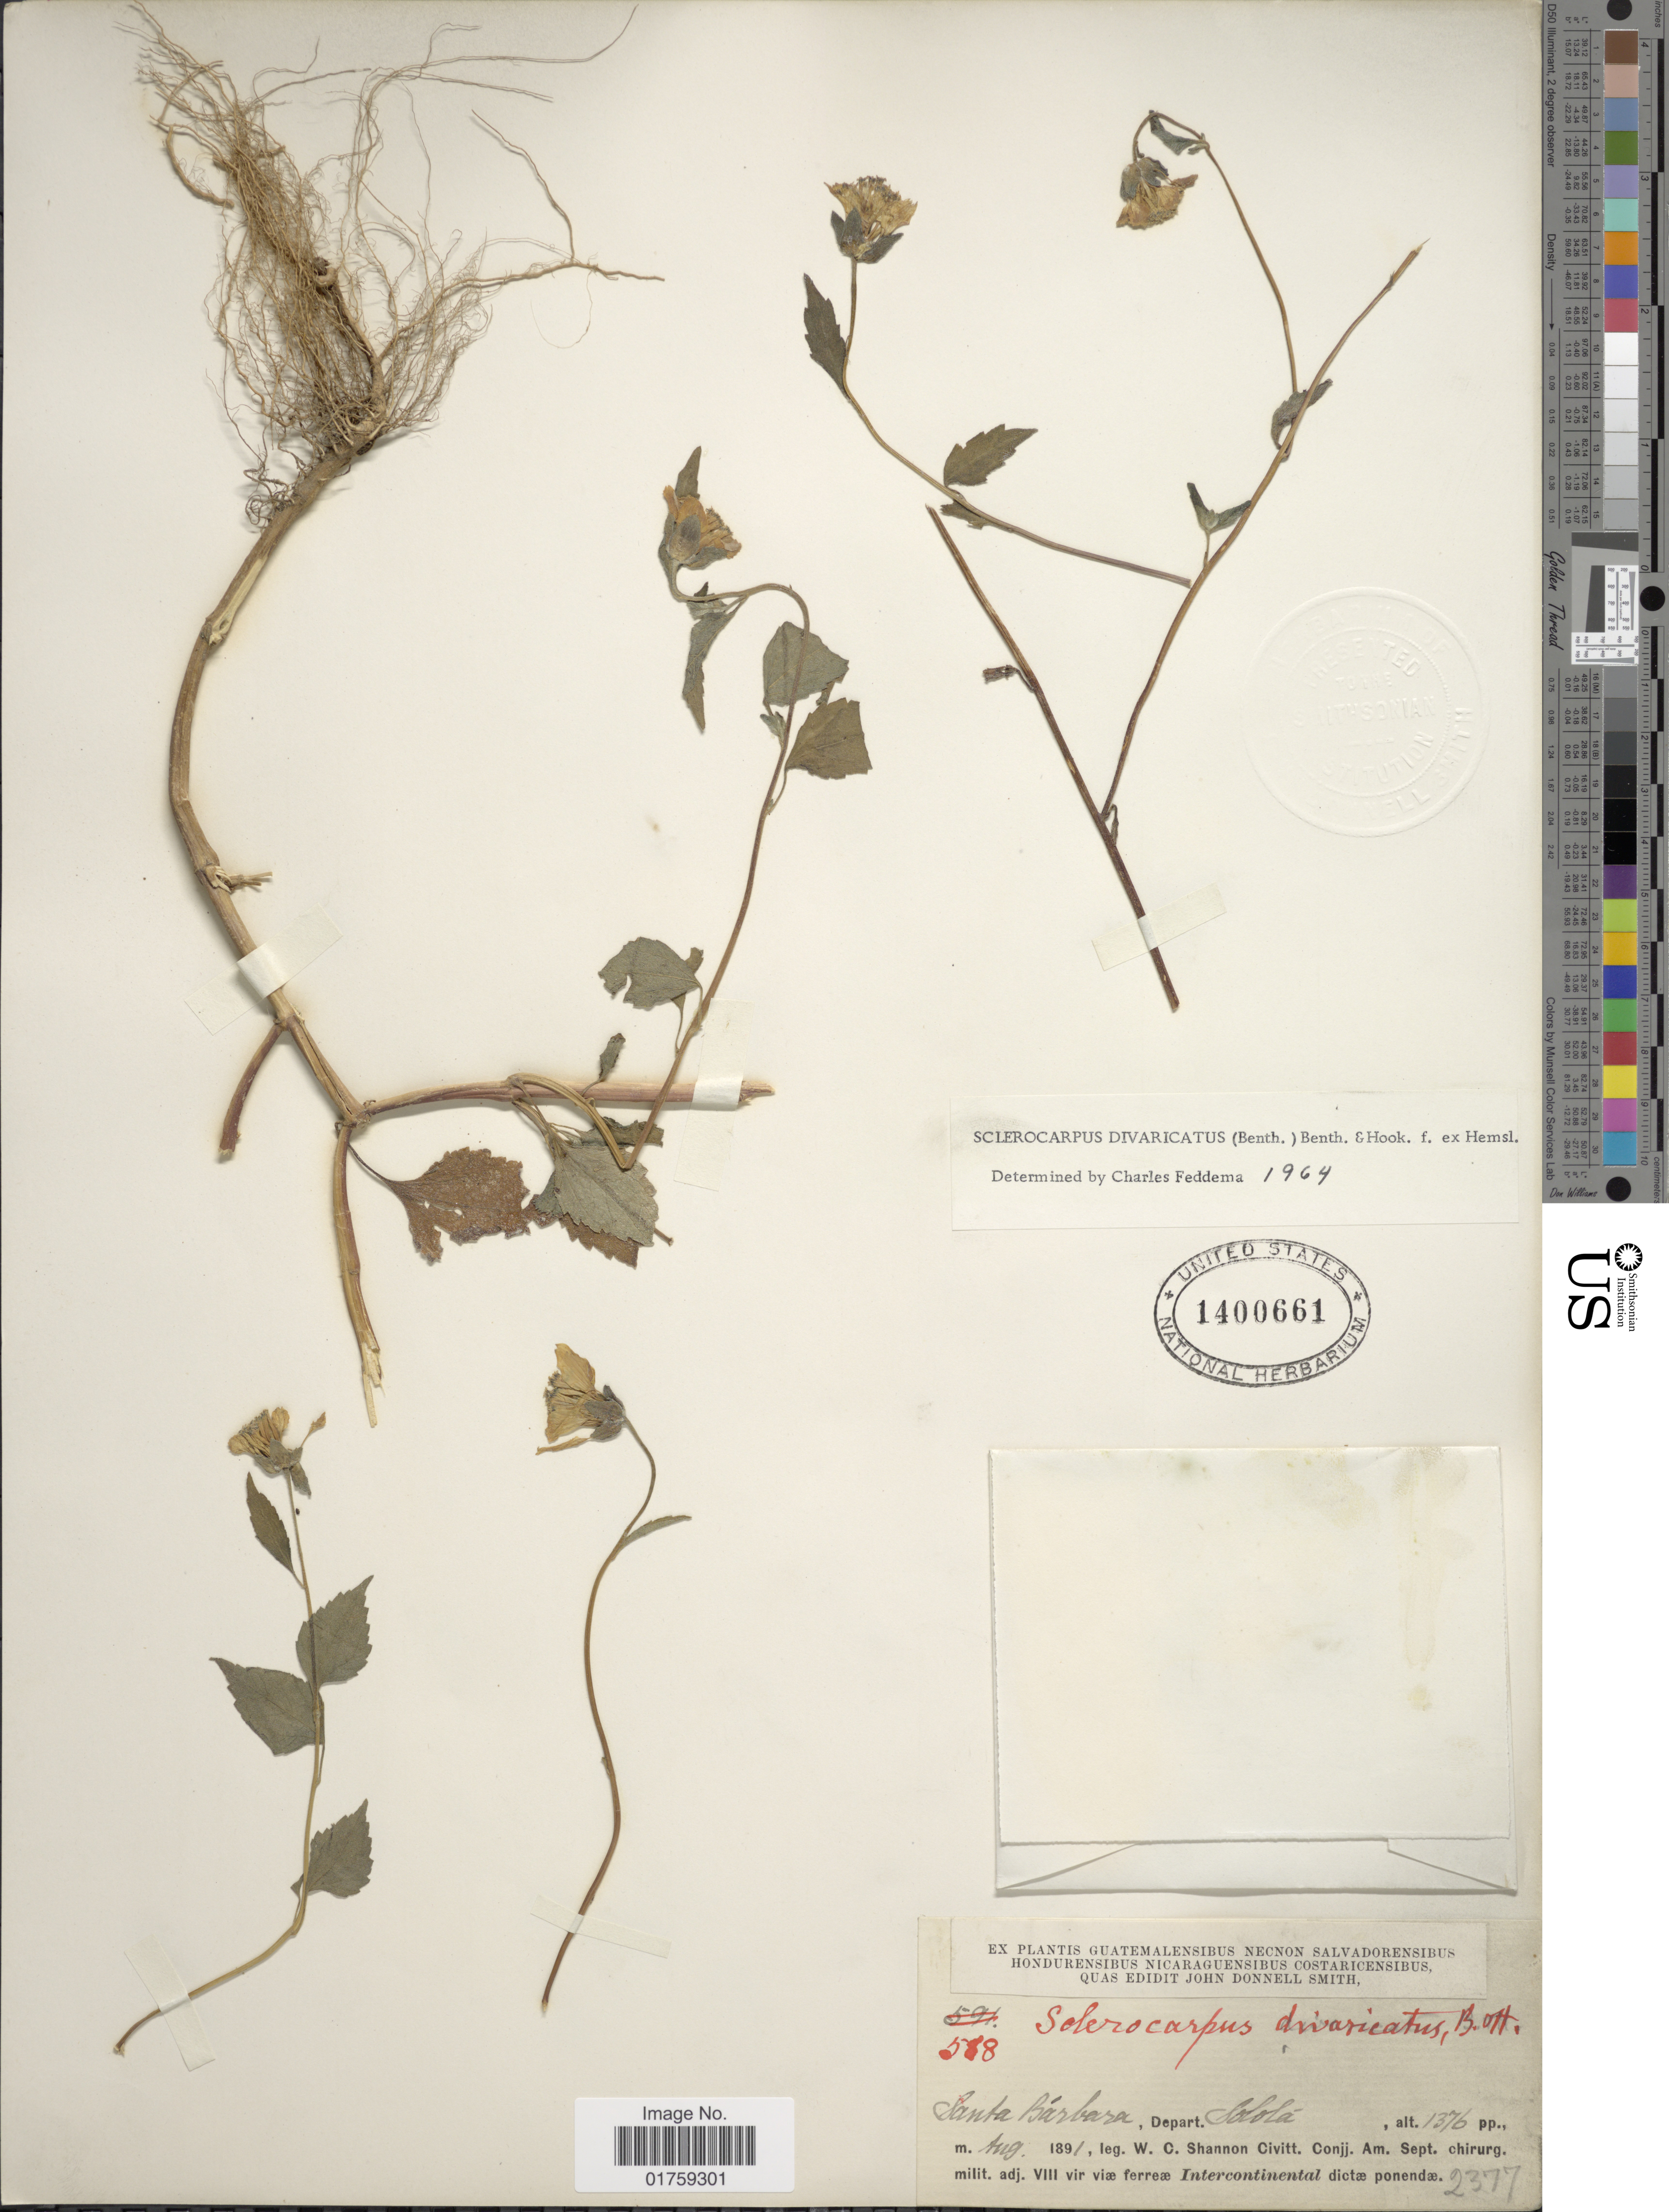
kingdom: Plantae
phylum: Tracheophyta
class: Magnoliopsida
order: Asterales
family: Asteraceae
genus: Sclerocarpus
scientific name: Sclerocarpus divaricatus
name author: (Benth.) Benth. & Hook. f. ex Hemsl.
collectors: W. C. Shannon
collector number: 588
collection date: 1897-08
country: Guatemala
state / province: Sololá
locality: Santa Barabara, Depart. Solola.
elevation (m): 419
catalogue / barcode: US 1400661